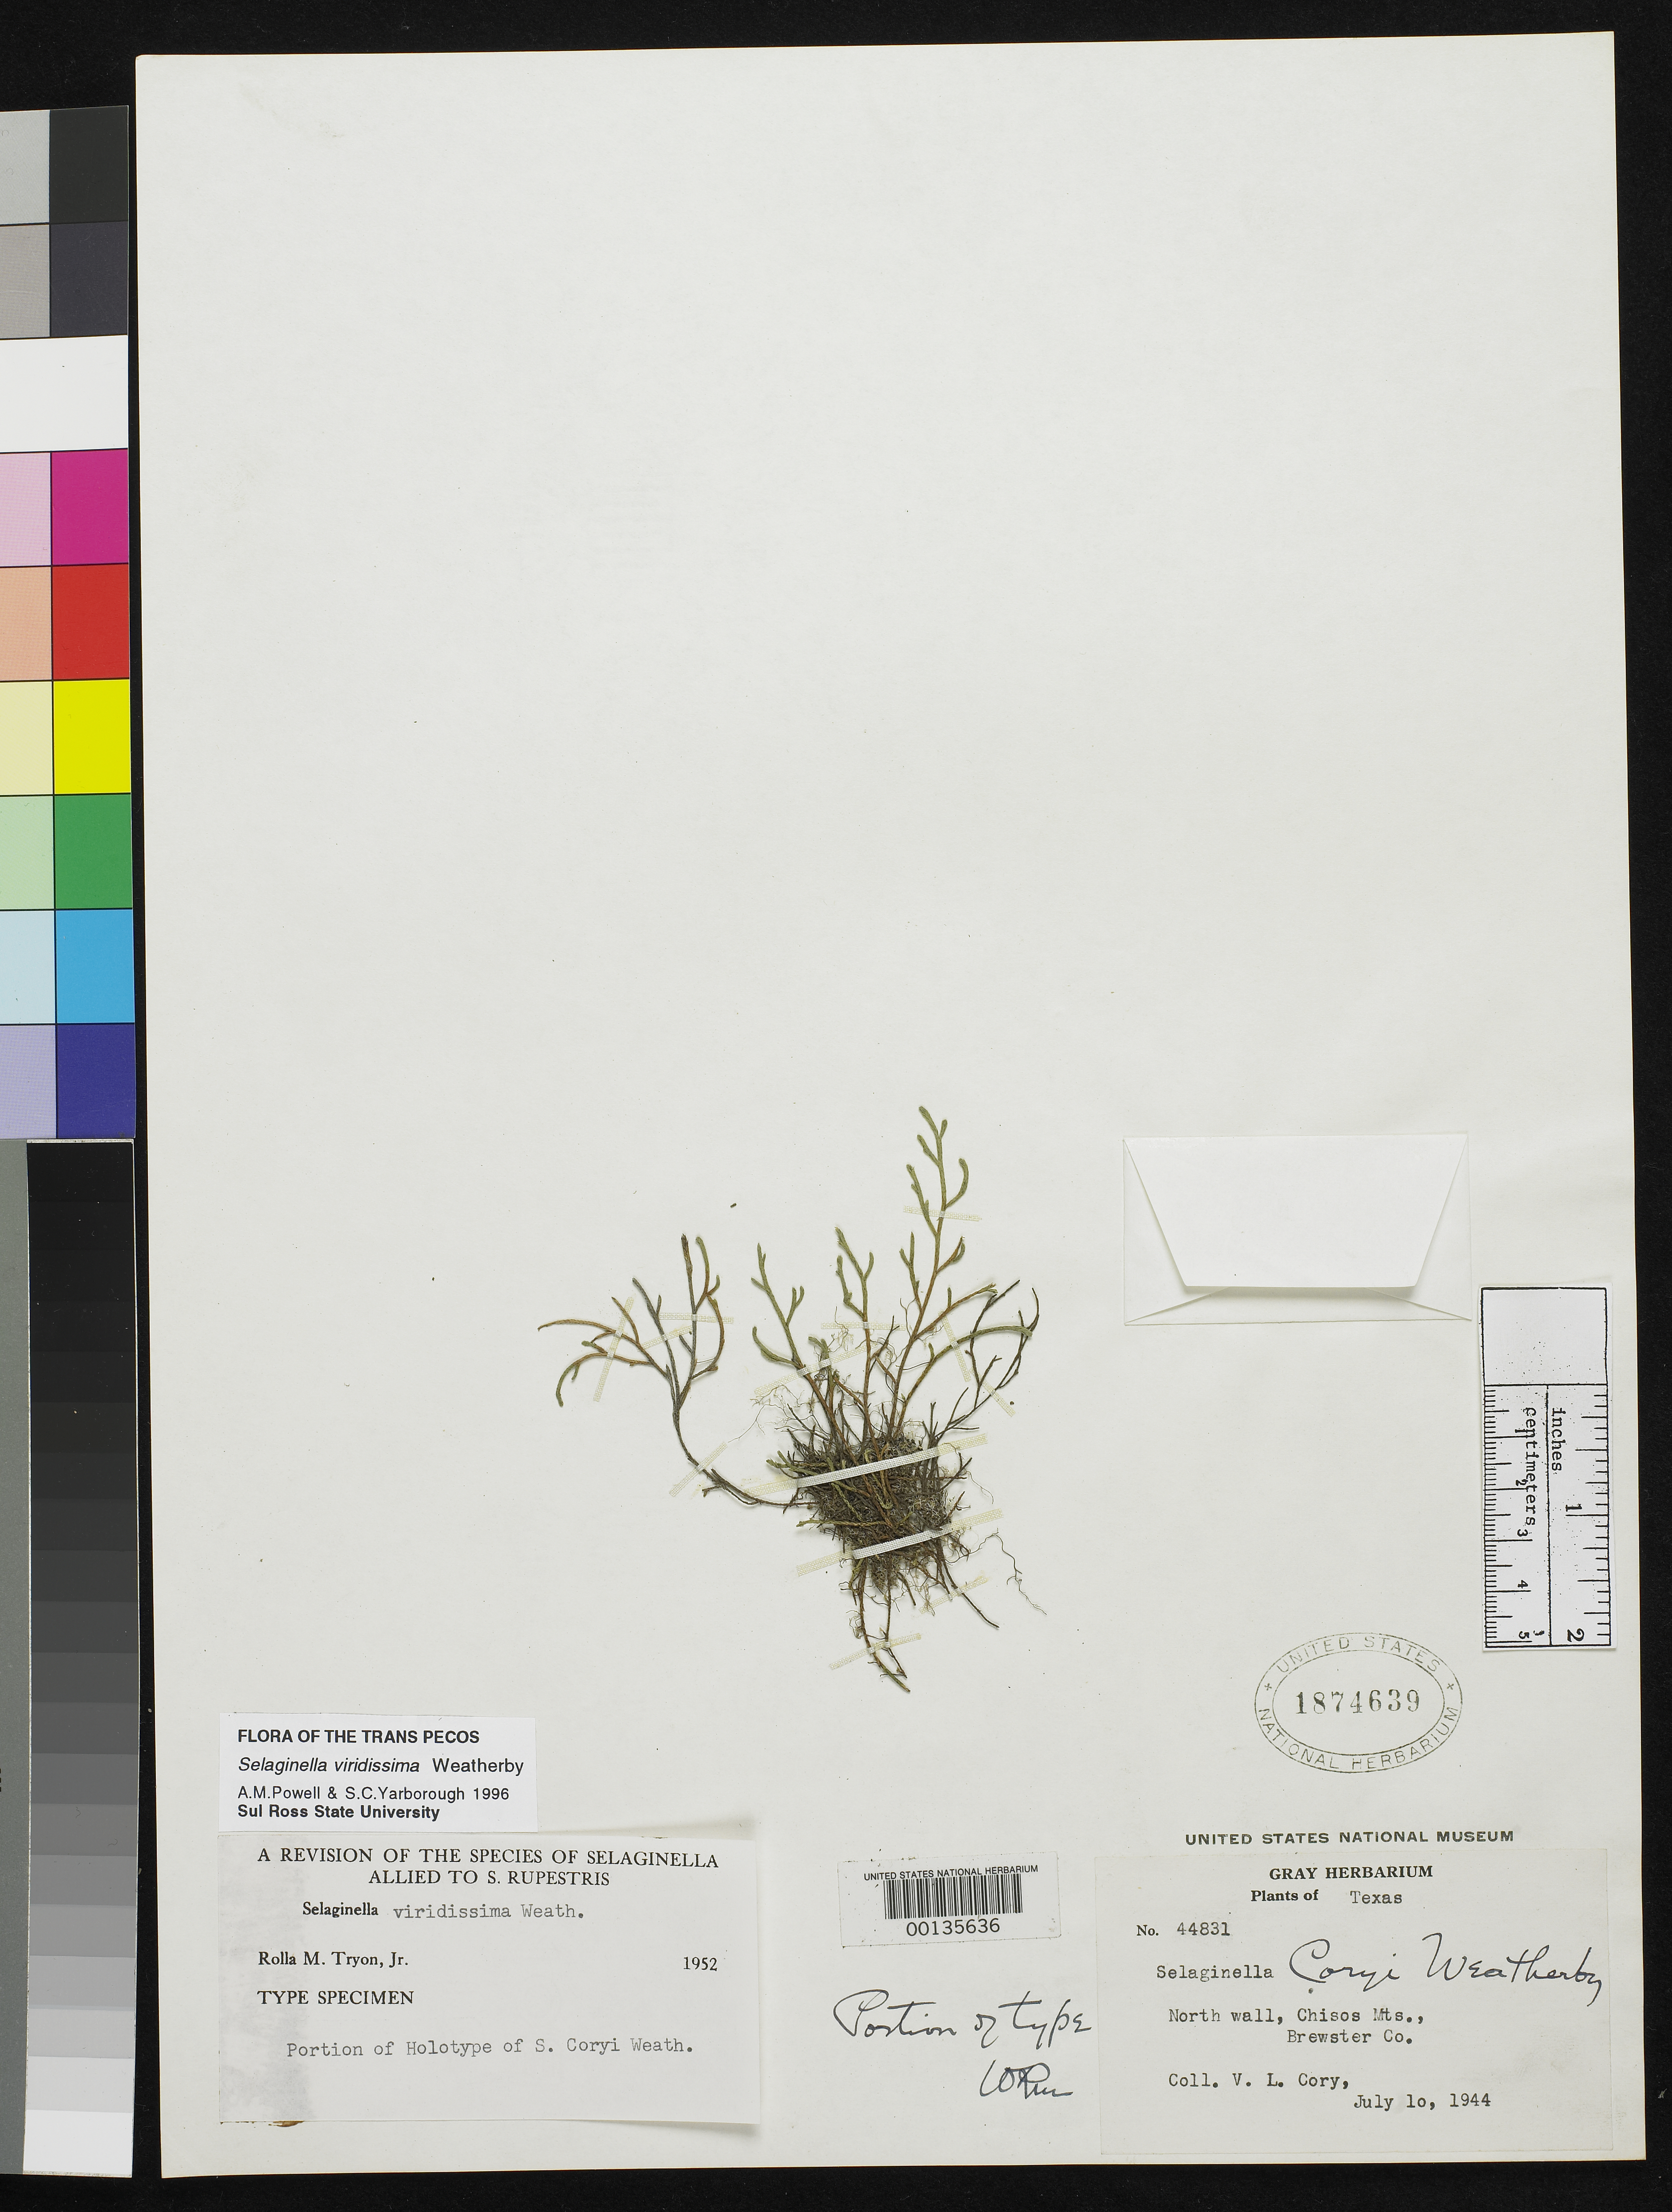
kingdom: Plantae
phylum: Tracheophyta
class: Lycopodiopsida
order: Selaginellales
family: Selaginellaceae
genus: Selaginella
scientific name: Selaginella coryi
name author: Weath.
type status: Isotype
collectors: V. Cory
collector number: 44831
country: United States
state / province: Texas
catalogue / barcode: US 1874639